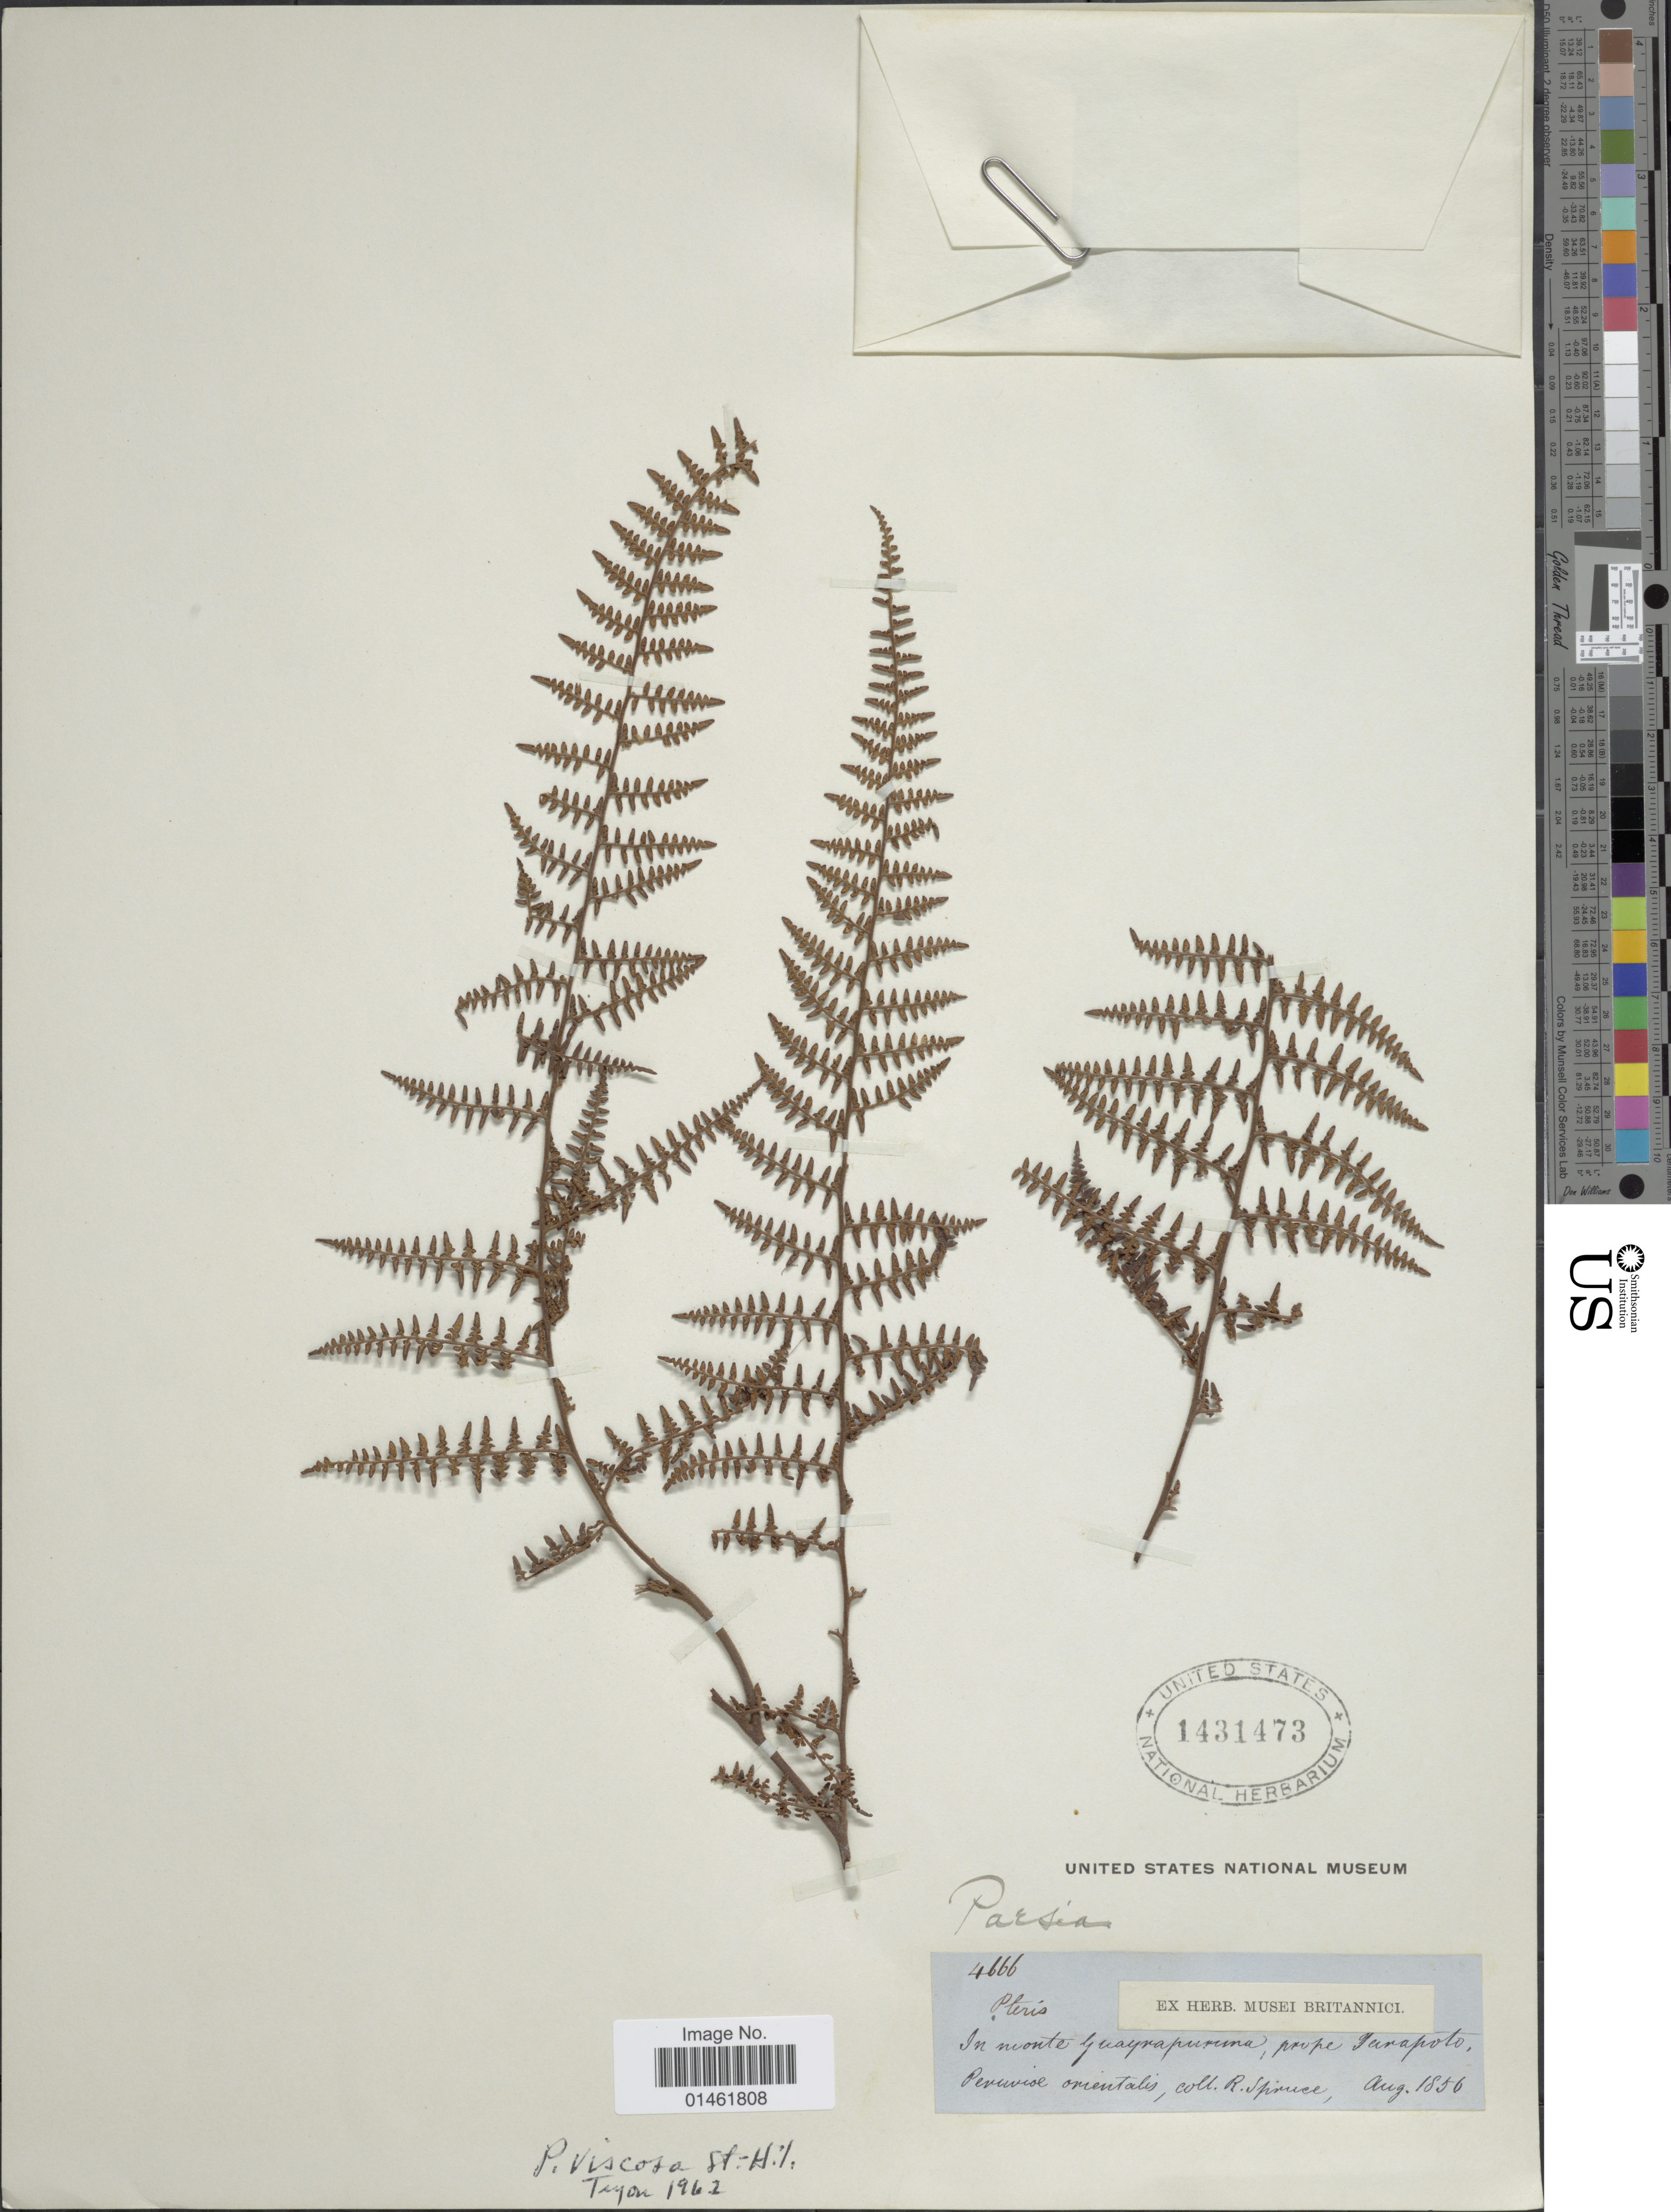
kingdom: Plantae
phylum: Tracheophyta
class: Polypodiopsida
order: Polypodiales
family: Dennstaedtiaceae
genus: Paesia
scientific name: Paesia glandulosa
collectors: R. Spruce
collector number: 4666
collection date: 1856-08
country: Peru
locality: In monte Guayrapuruna, prope Yarapoto, Peruviae occidentalis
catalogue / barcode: US 1431473